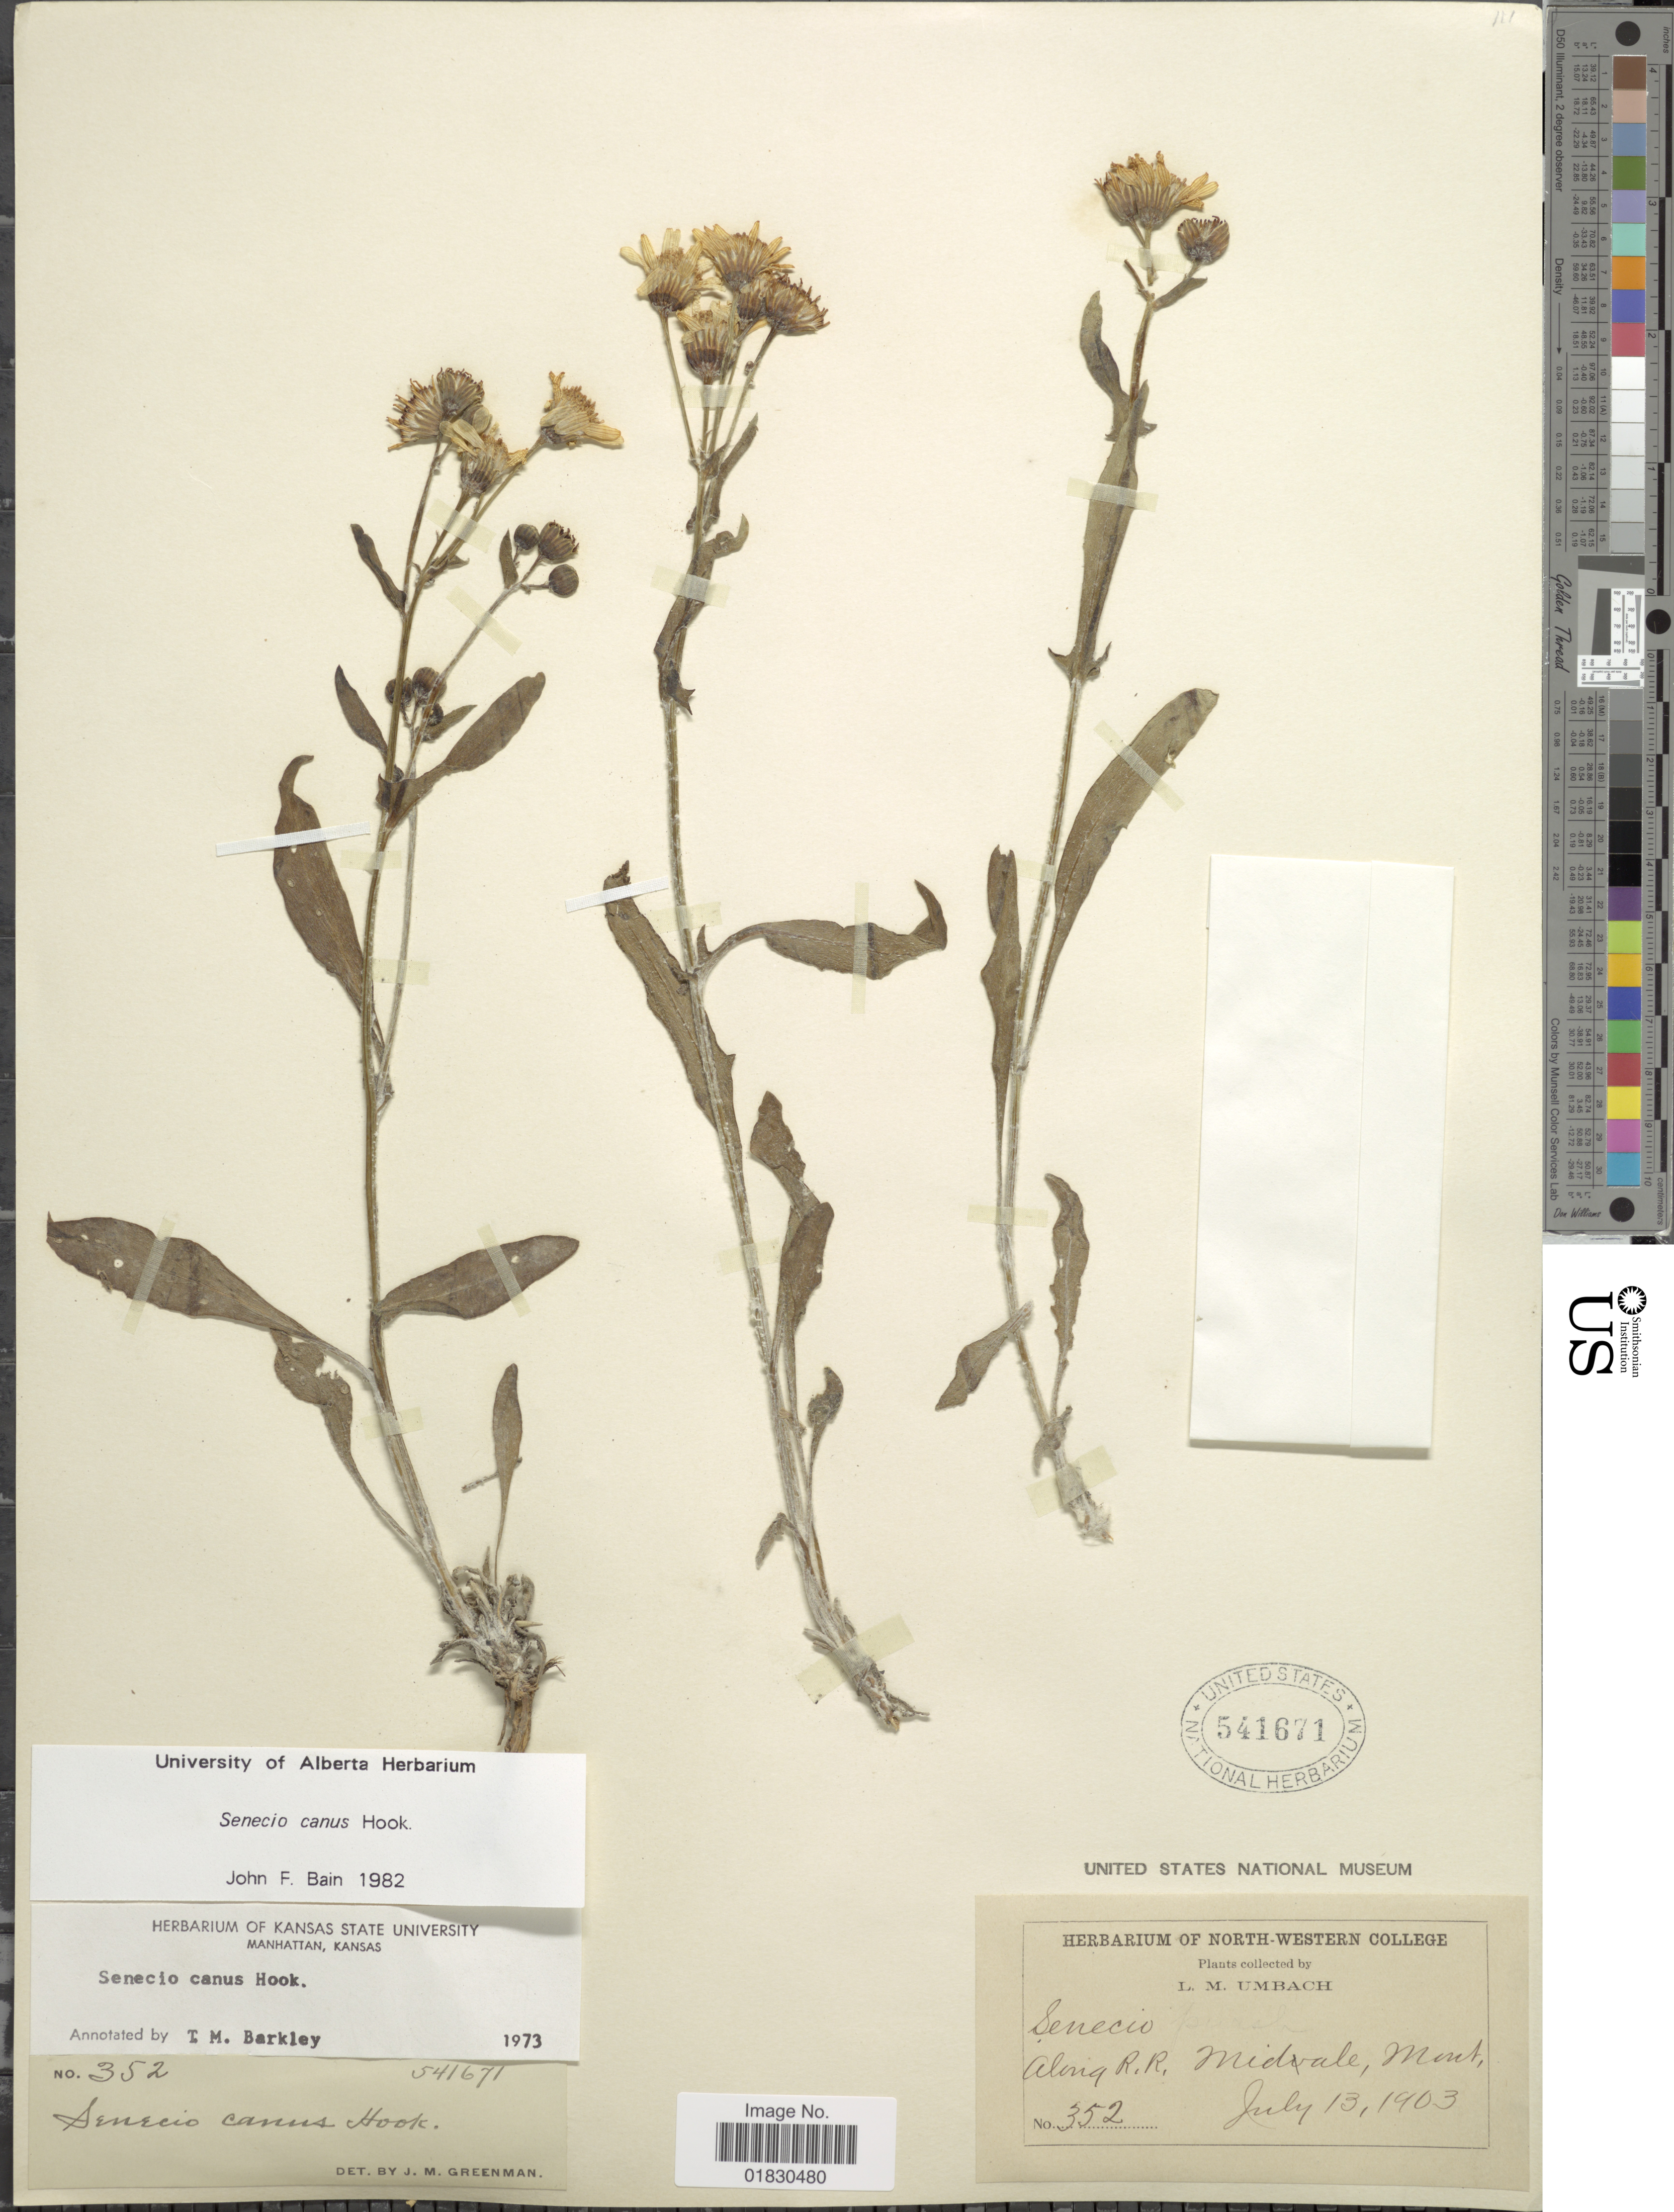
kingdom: Plantae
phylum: Tracheophyta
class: Magnoliopsida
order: Asterales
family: Asteraceae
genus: Packera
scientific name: Packera cana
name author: (Hook.) W.A. Weber & Á. Löve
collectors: L. M. Umbach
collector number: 352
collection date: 1903-07-13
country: United States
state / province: Montana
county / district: Lincoln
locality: Along R. R. Midvale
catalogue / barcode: US 541671